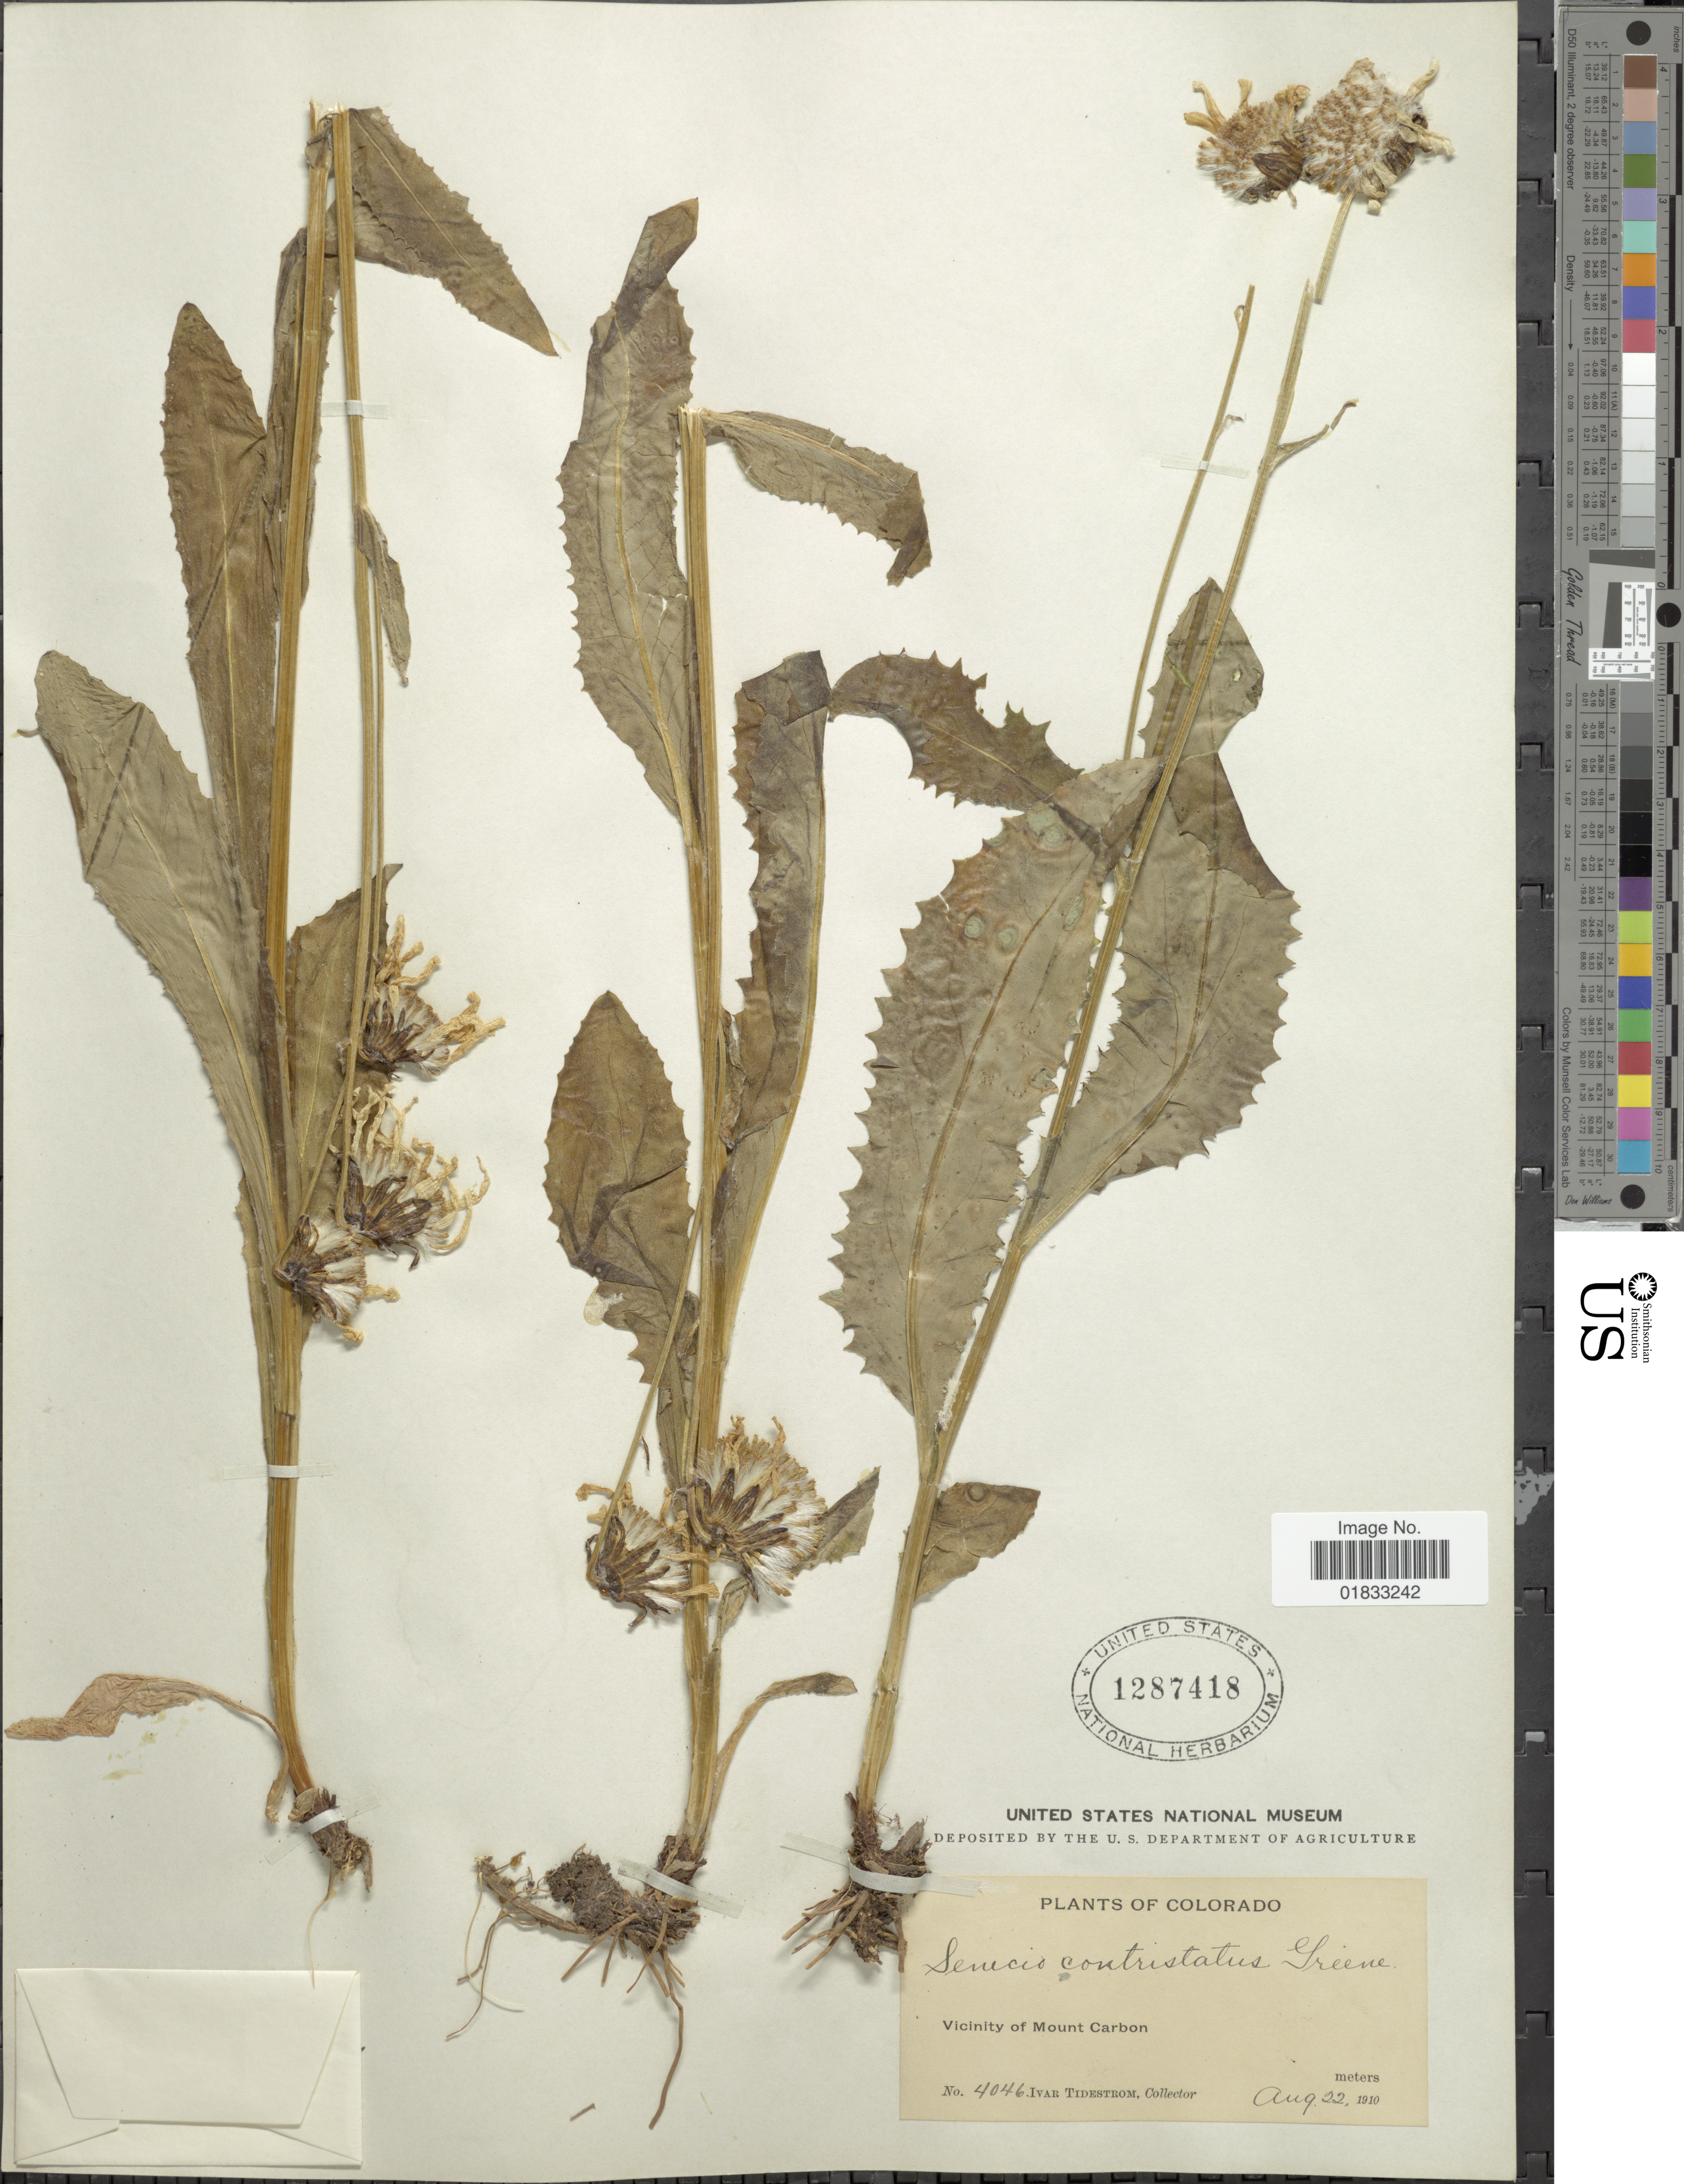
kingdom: Plantae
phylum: Tracheophyta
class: Magnoliopsida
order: Asterales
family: Asteraceae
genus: Senecio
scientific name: Senecio chloranthus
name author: Greene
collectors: I. F. Tidestrom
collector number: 4046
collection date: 1910-08-22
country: United States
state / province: Colorado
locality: Vicinity of Mount Carbon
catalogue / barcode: US 1287418